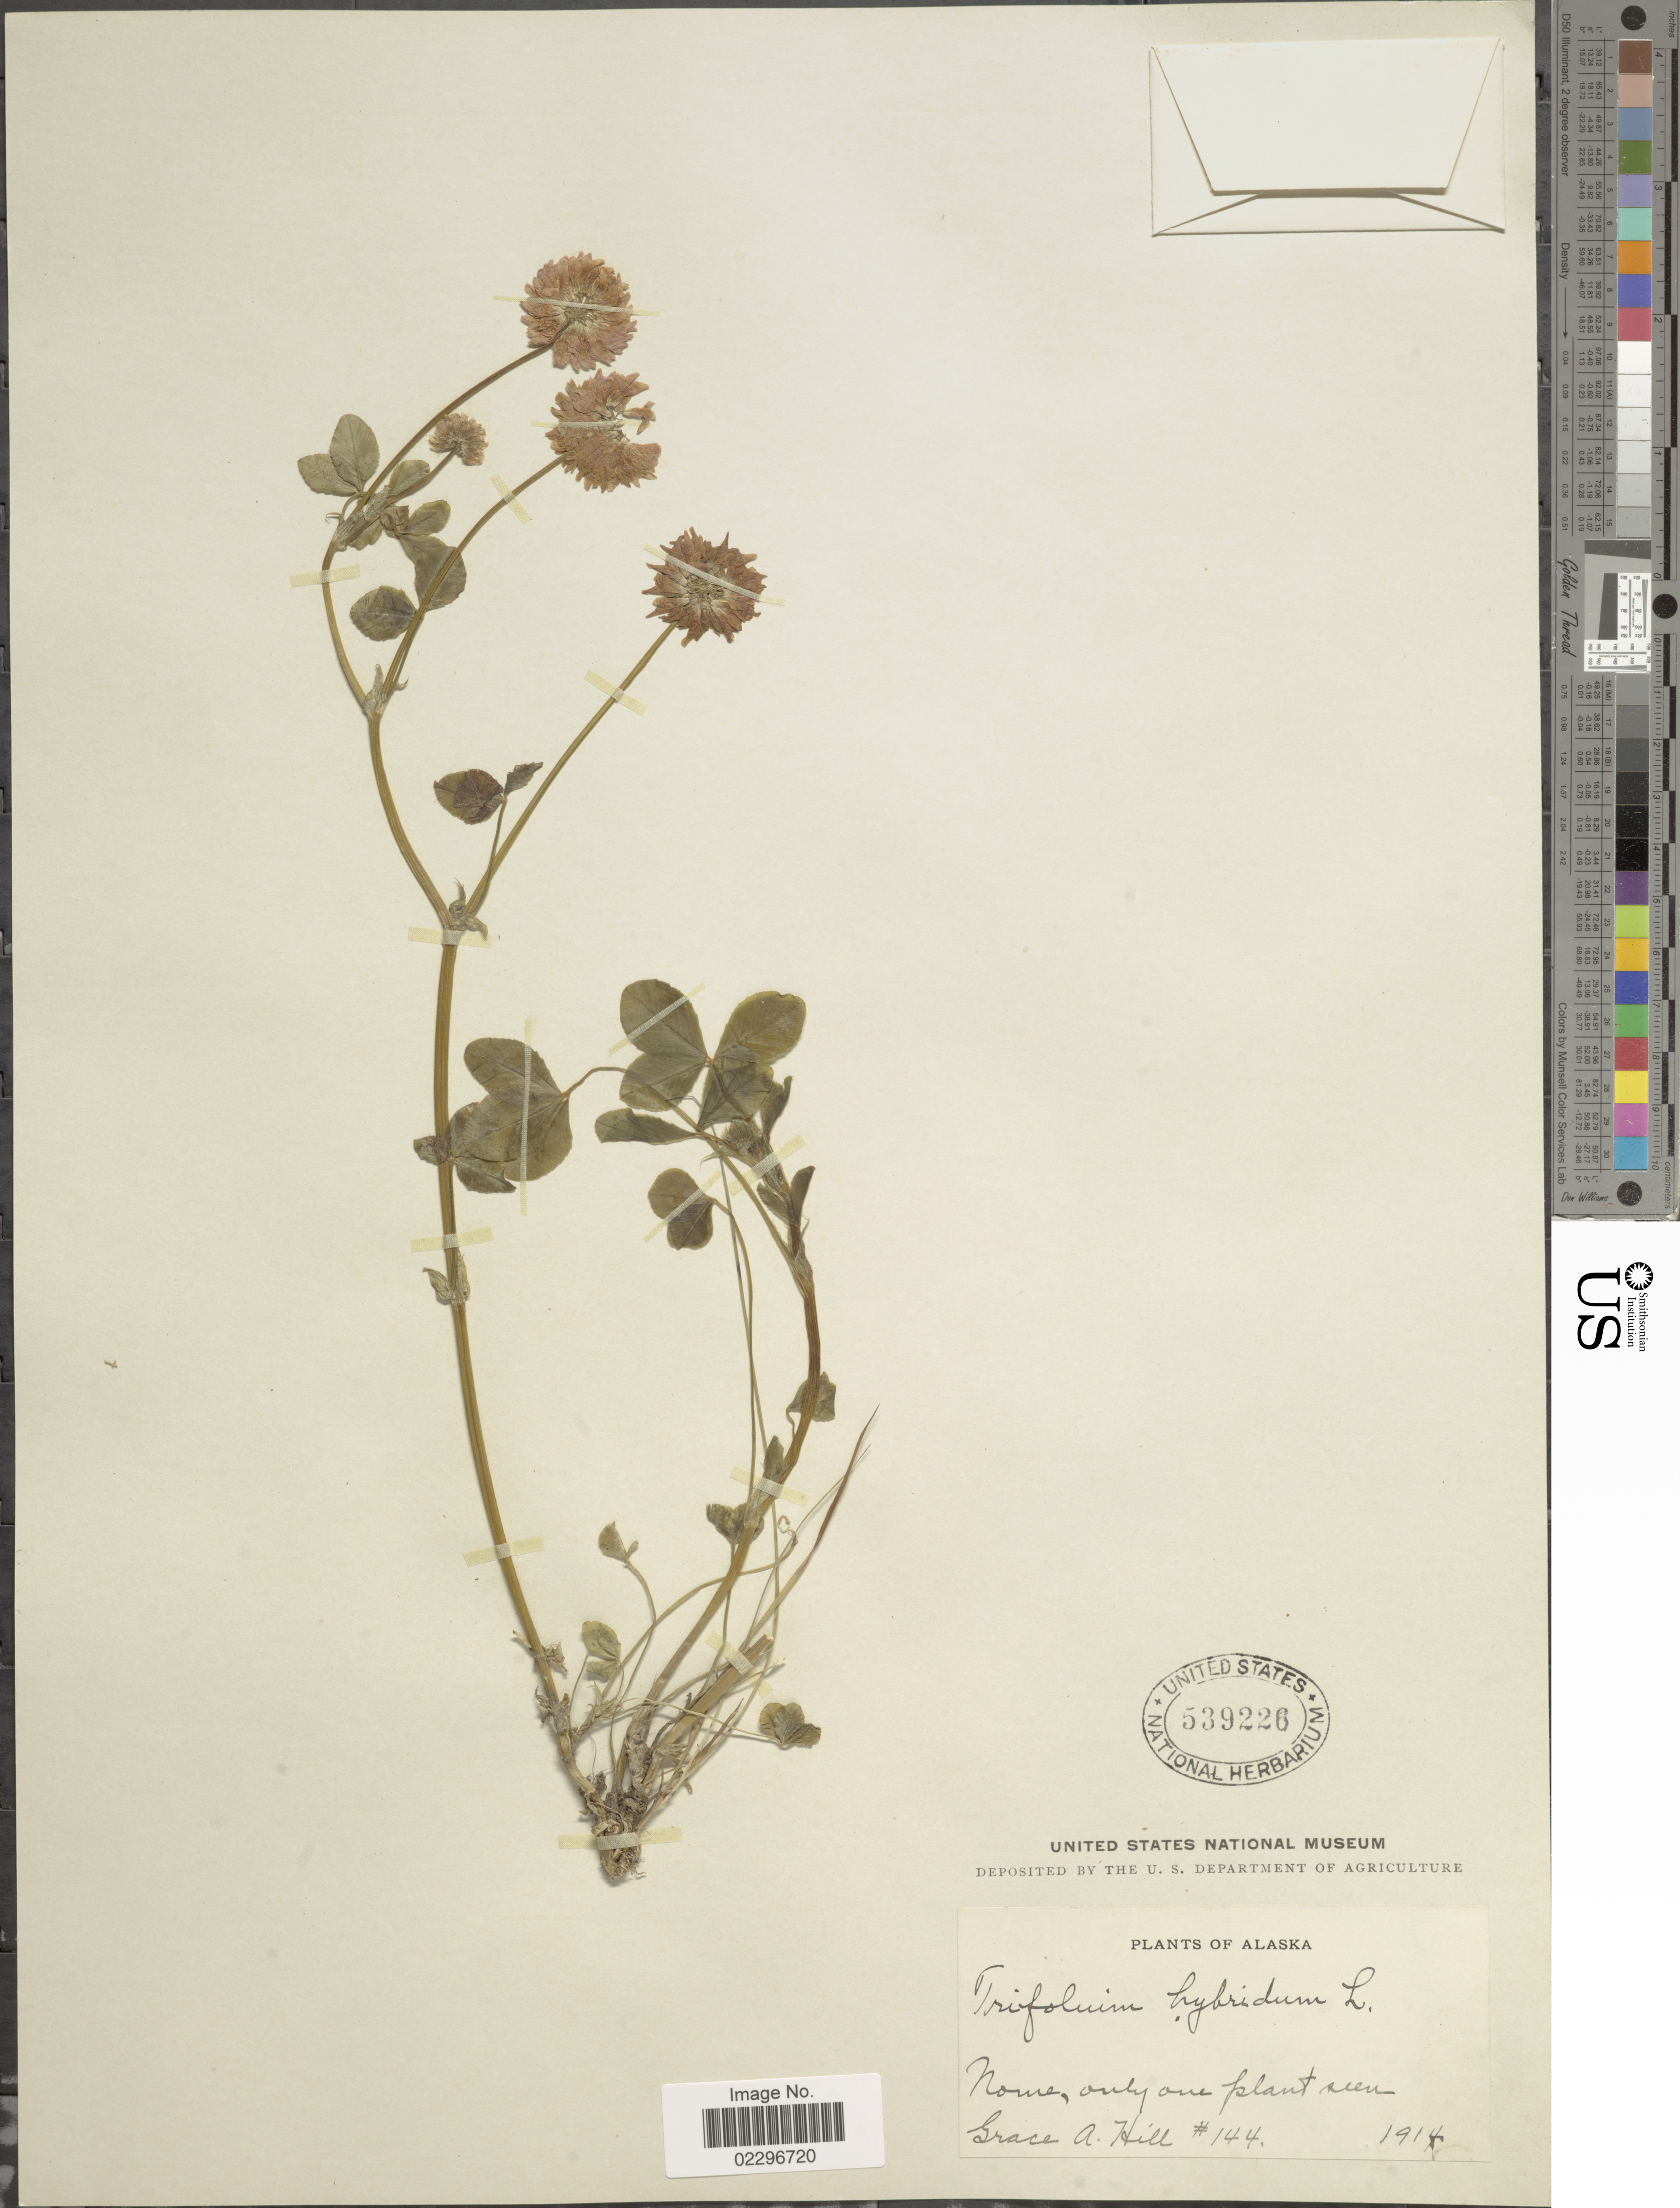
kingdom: Plantae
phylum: Tracheophyta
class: Magnoliopsida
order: Fabales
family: Fabaceae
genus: Trifolium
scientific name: Trifolium hybridum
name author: L.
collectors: G. A. Hill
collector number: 144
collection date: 1914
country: United States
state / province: Alaska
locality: Nome.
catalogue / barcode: US 539226